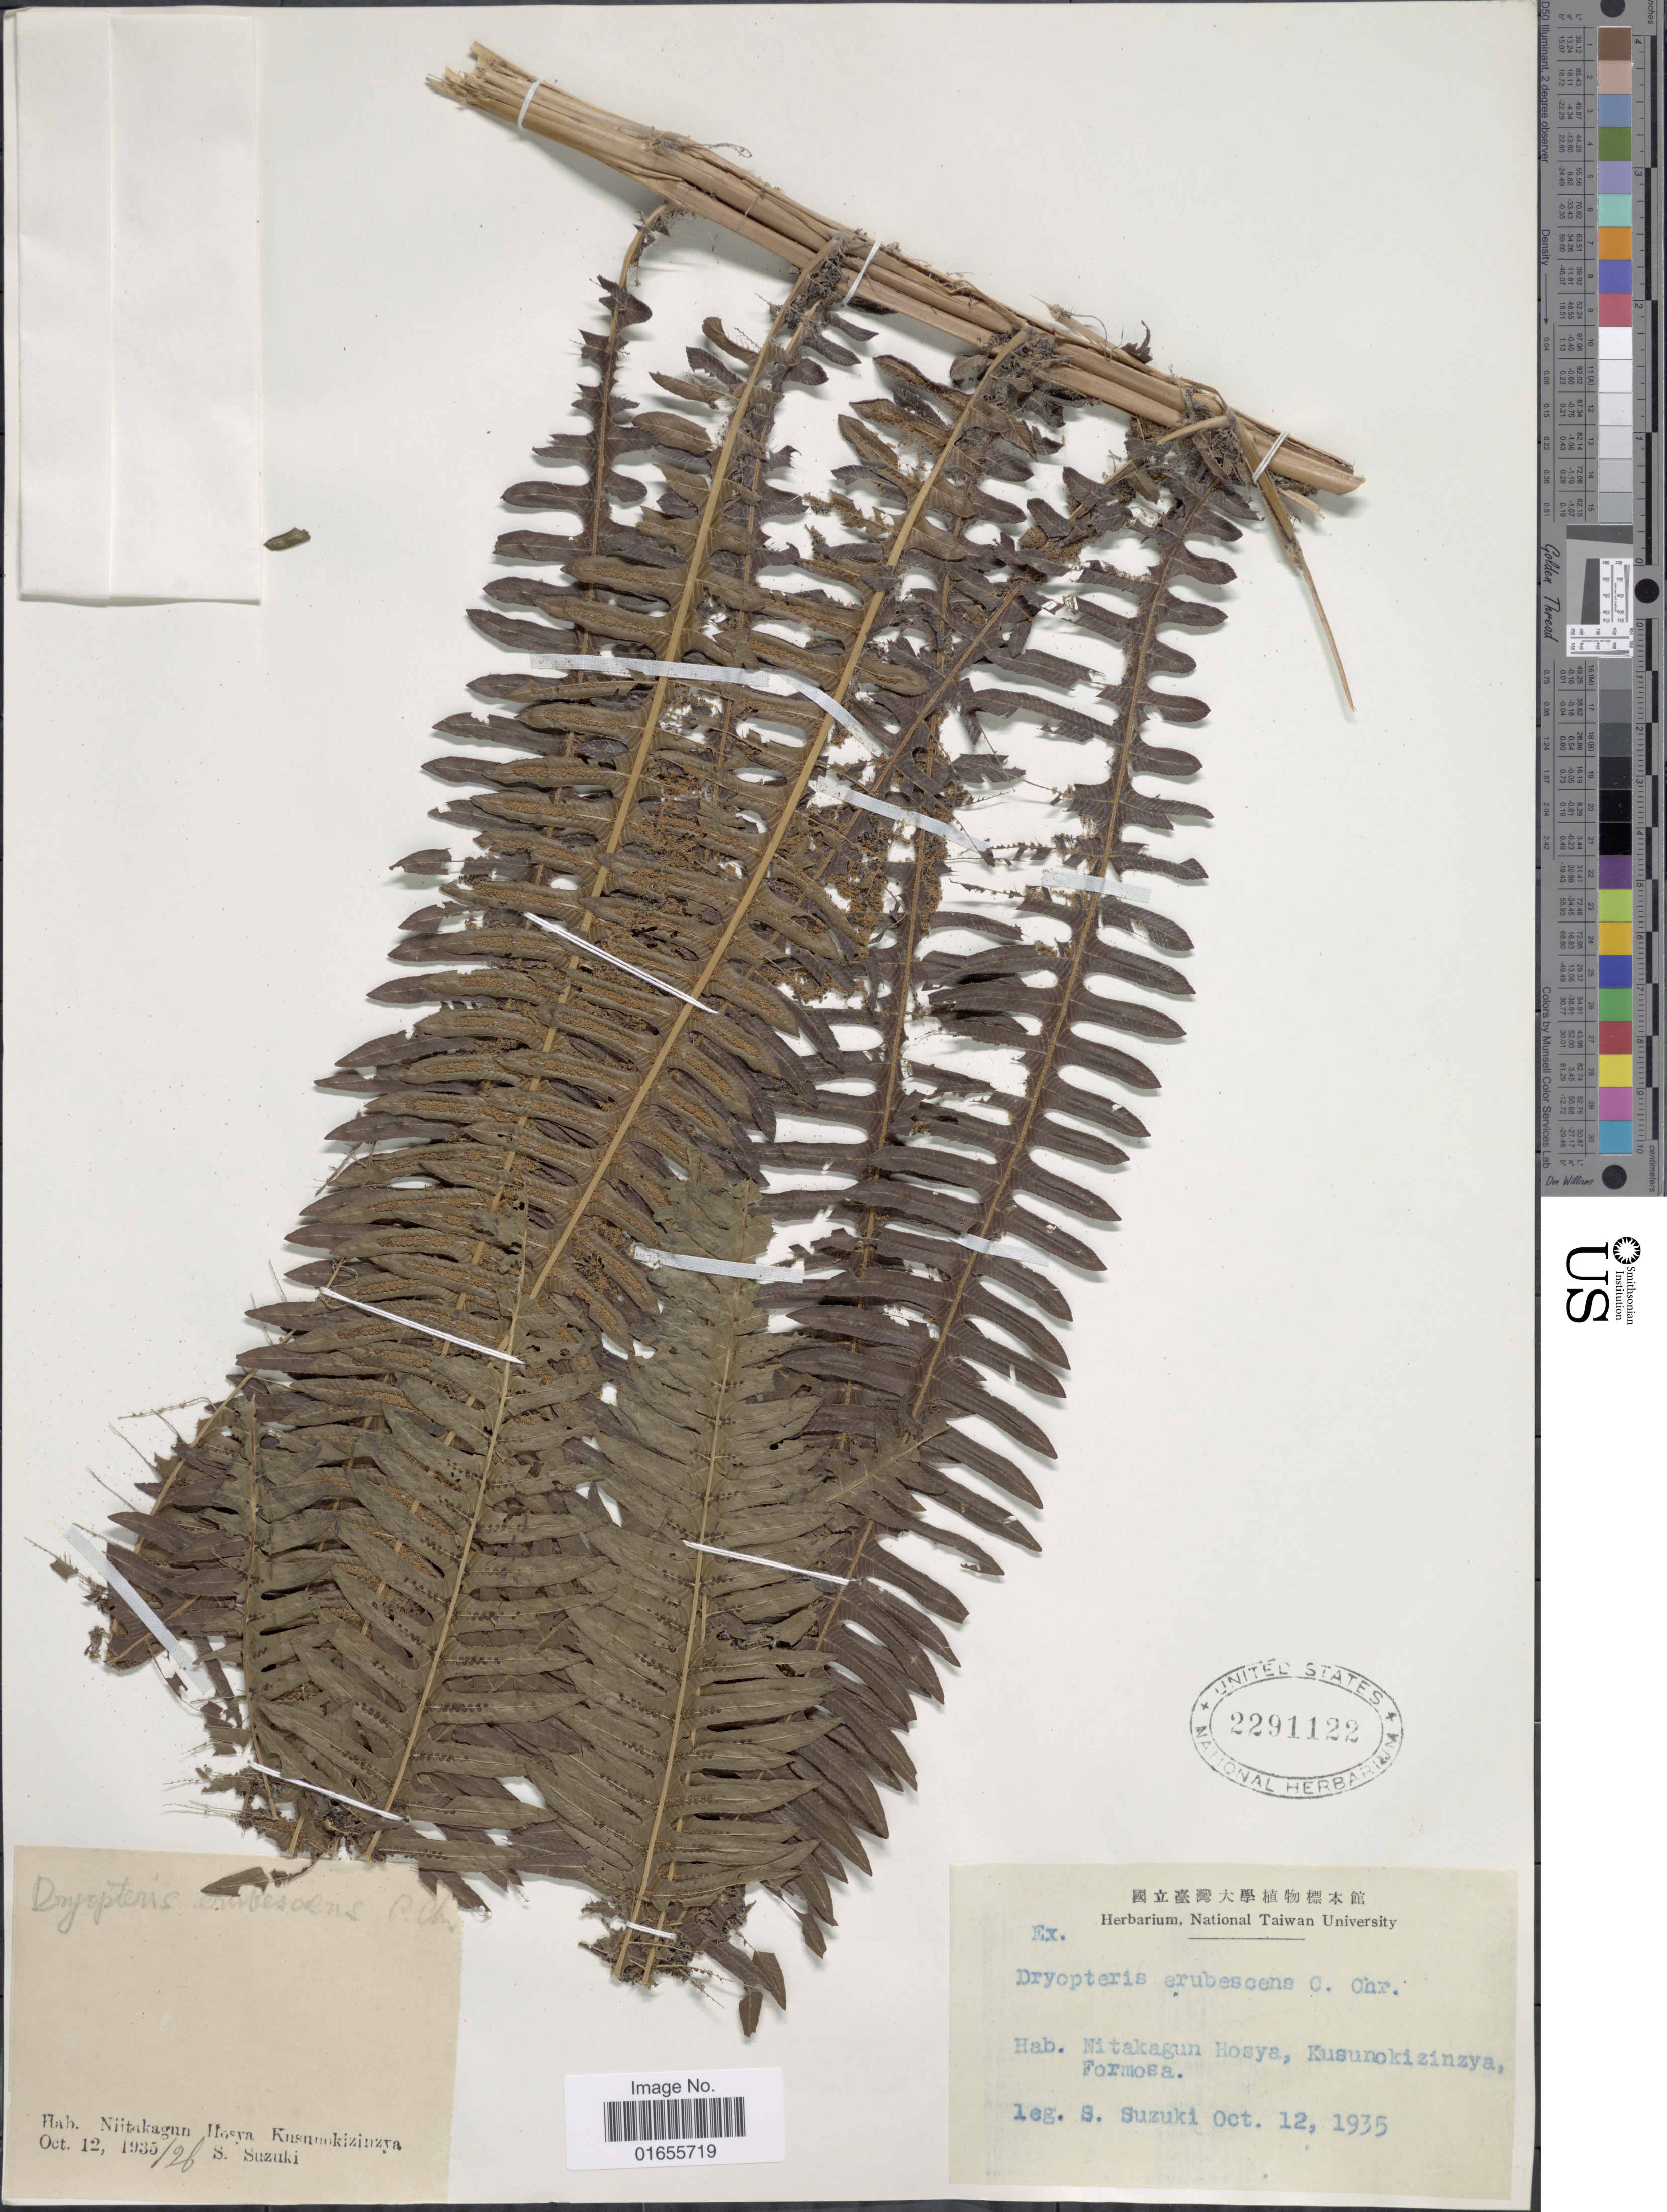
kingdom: Plantae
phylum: Tracheophyta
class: Polypodiopsida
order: Polypodiales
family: Thelypteridaceae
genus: Glaphyropteridopsis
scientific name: Glaphyropteridopsis erubescens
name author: (Wall. ex Hook.) Ching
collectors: S. Suzuki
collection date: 1935-10-12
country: Taiwan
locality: Hab. Nitakagun Hosya, Kusunokizinzya Formosa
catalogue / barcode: US 2291122